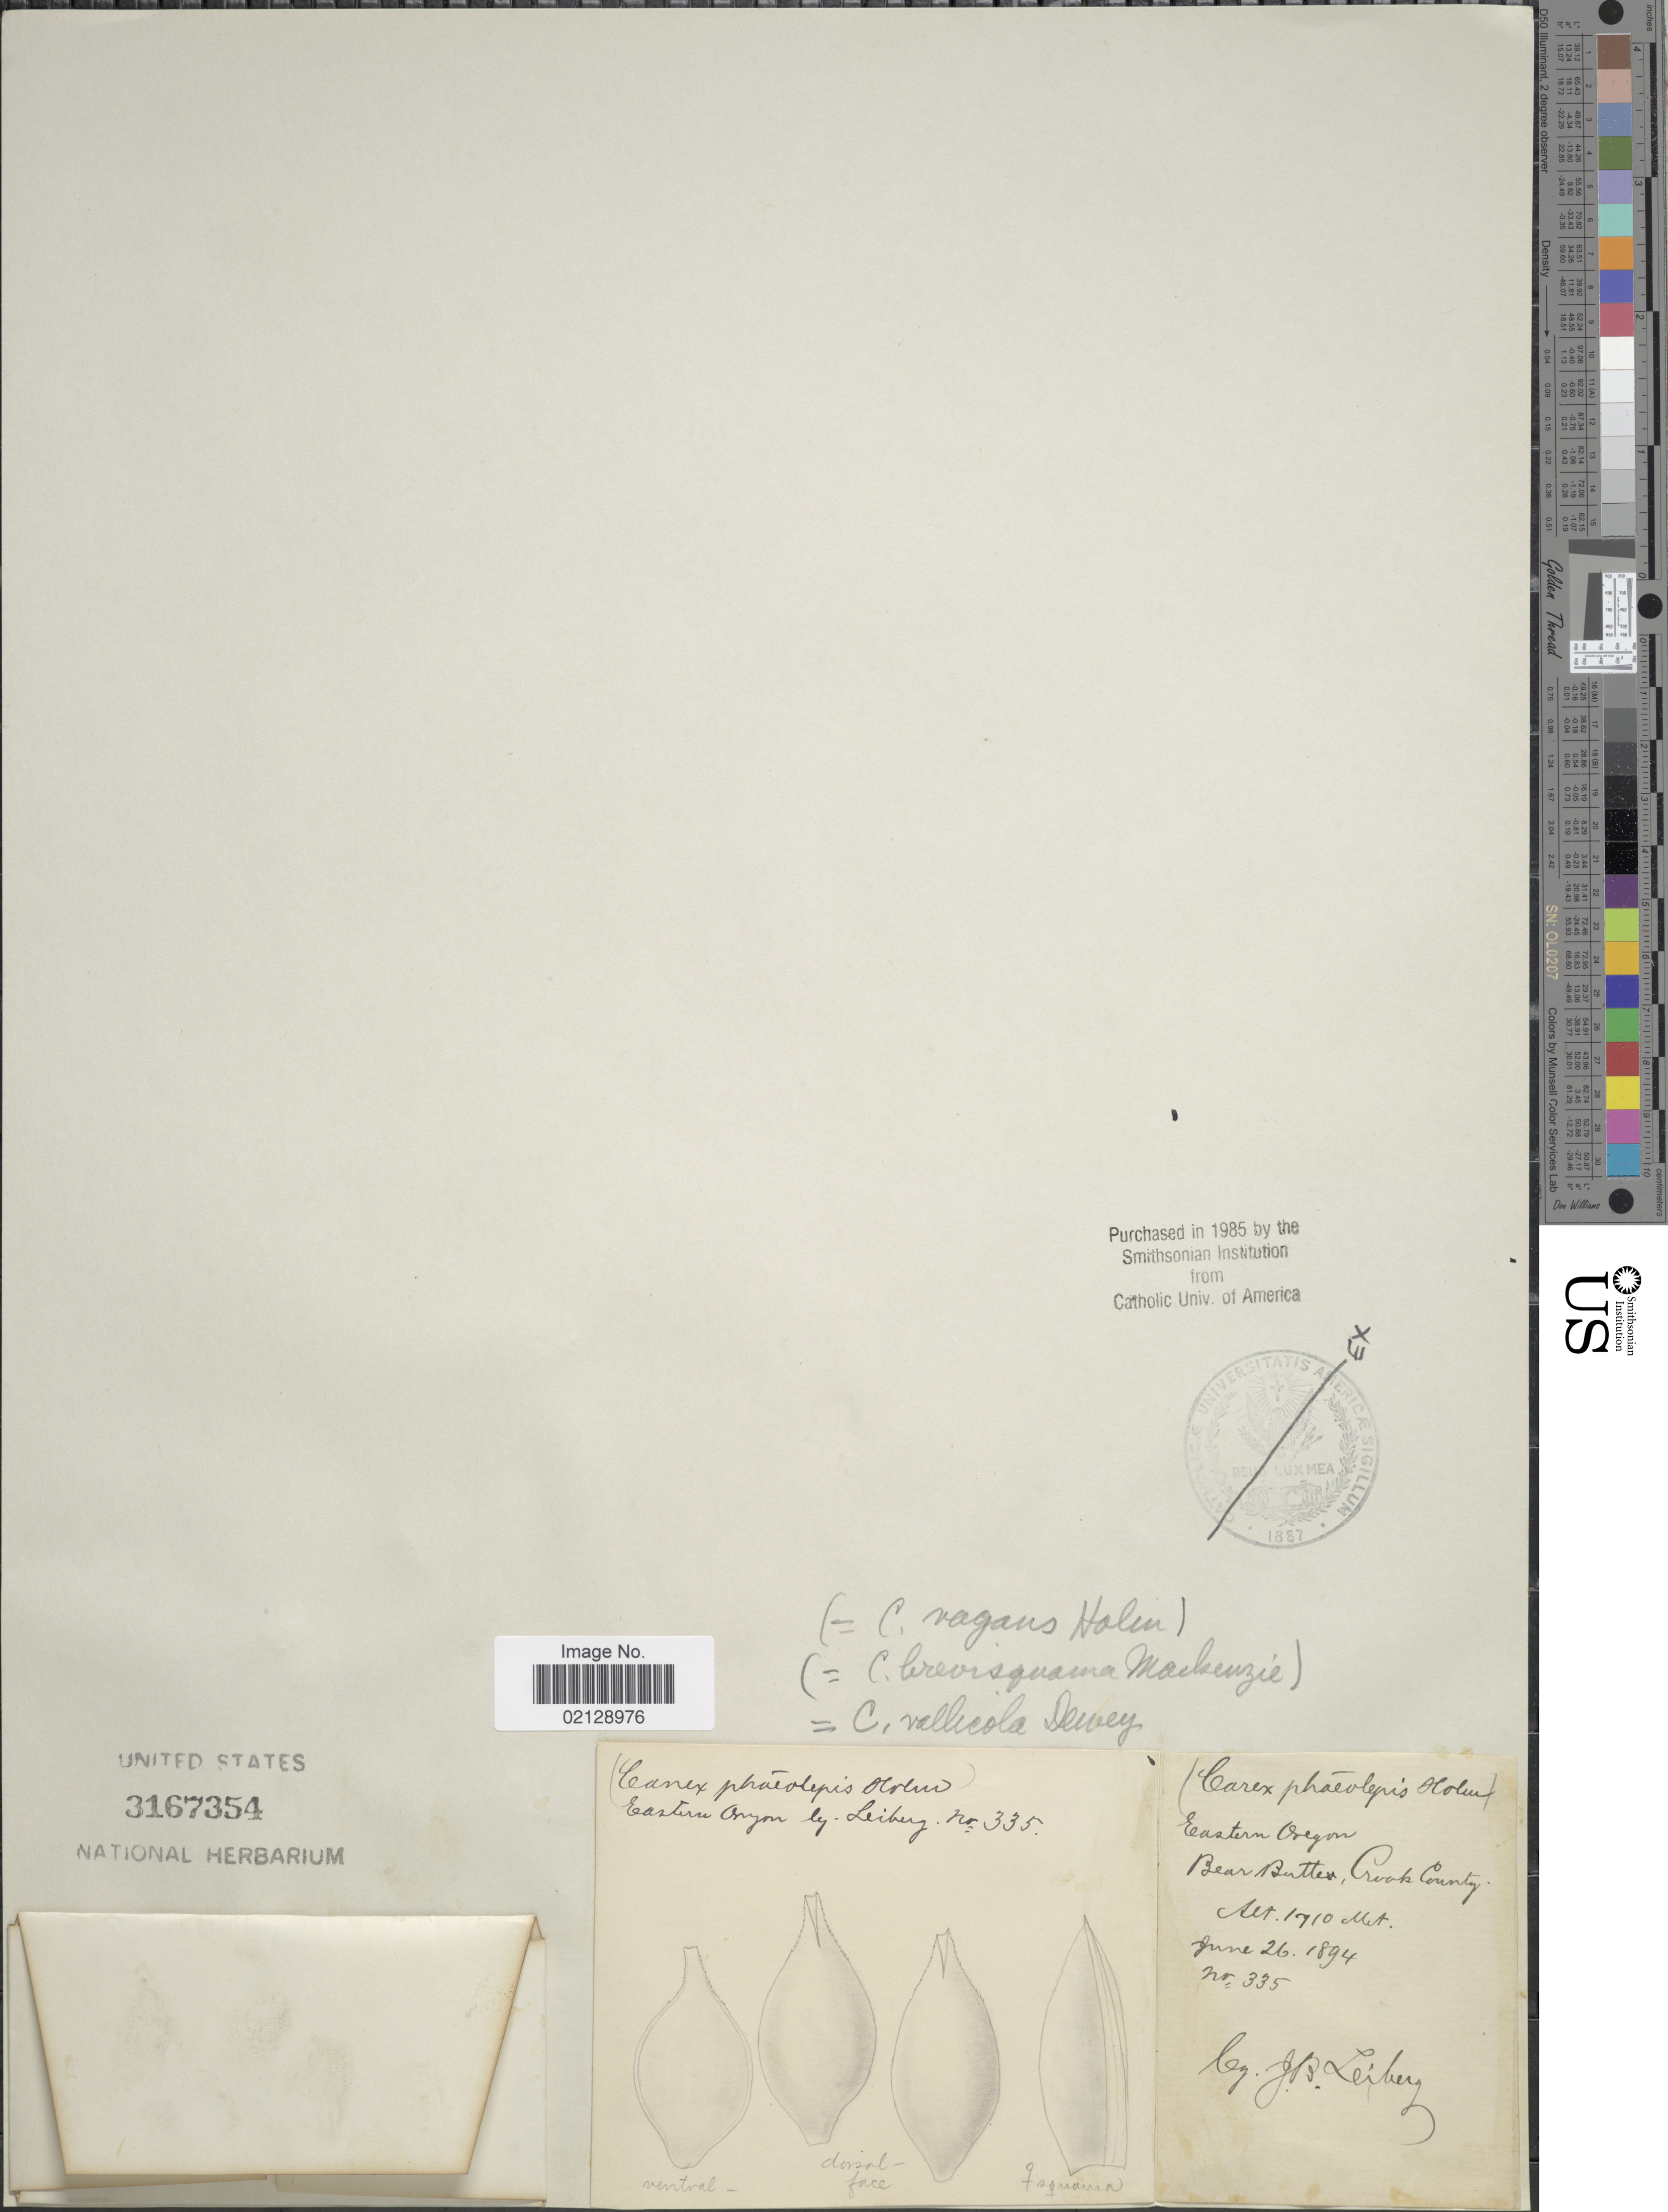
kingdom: Plantae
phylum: Tracheophyta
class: Liliopsida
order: Poales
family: Cyperaceae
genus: Carex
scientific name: Carex vallicola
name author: Dewey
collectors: J. B. Leiberg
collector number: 335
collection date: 1894-06-26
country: United States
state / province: Oregon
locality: Eastern Oregon, Bear Butte, Crook County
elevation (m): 1710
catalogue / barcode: US 3167354